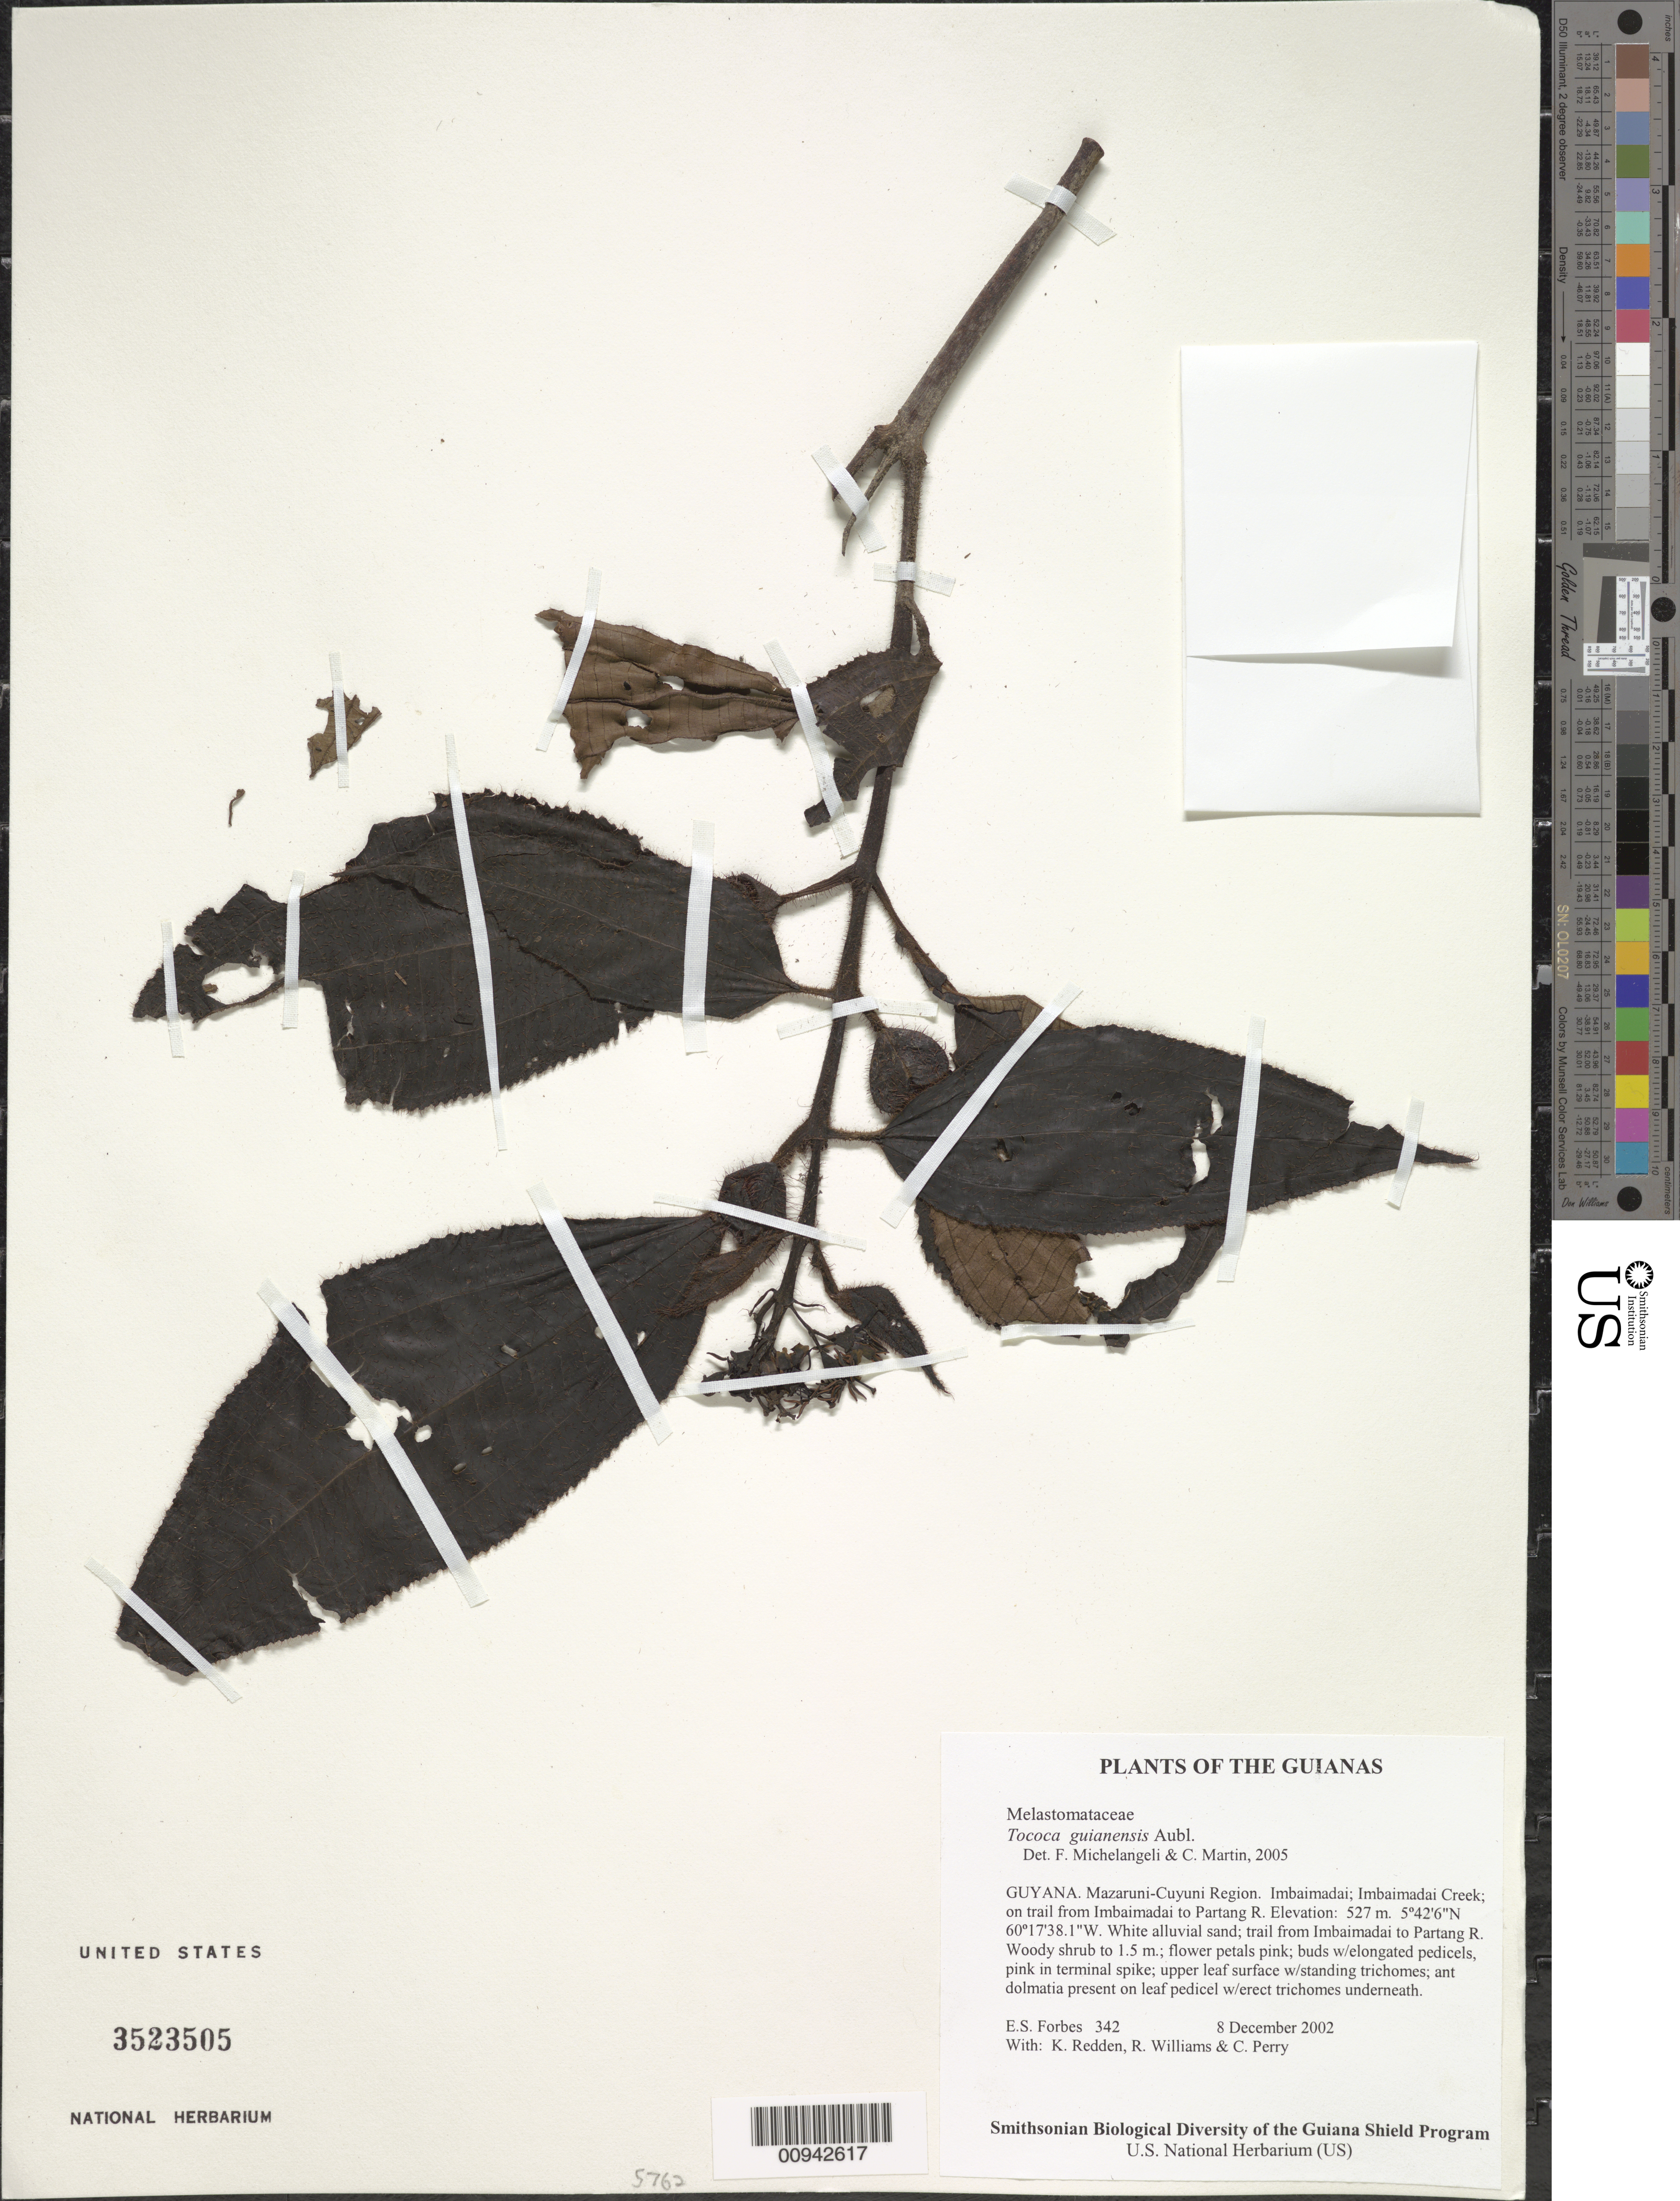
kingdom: Plantae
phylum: Tracheophyta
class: Magnoliopsida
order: Myrtales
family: Melastomataceae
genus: Tococa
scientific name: Tococa guianensis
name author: Aubl.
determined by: Michelangeli, F. A.; Martin, C.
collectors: E. Forbes, K. M. Redden, R. Williams & C. Perry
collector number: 342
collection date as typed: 8 December 2002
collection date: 2002-12-08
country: Guyana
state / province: Cuyuni-Mazaruni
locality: Imbaimadai; Imbaimadai Creek; on trail from Imbaimadai to Partang R.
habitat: White alluvial sand; trail from Imbaimadai to Partang R.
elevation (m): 527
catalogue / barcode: US 3523505